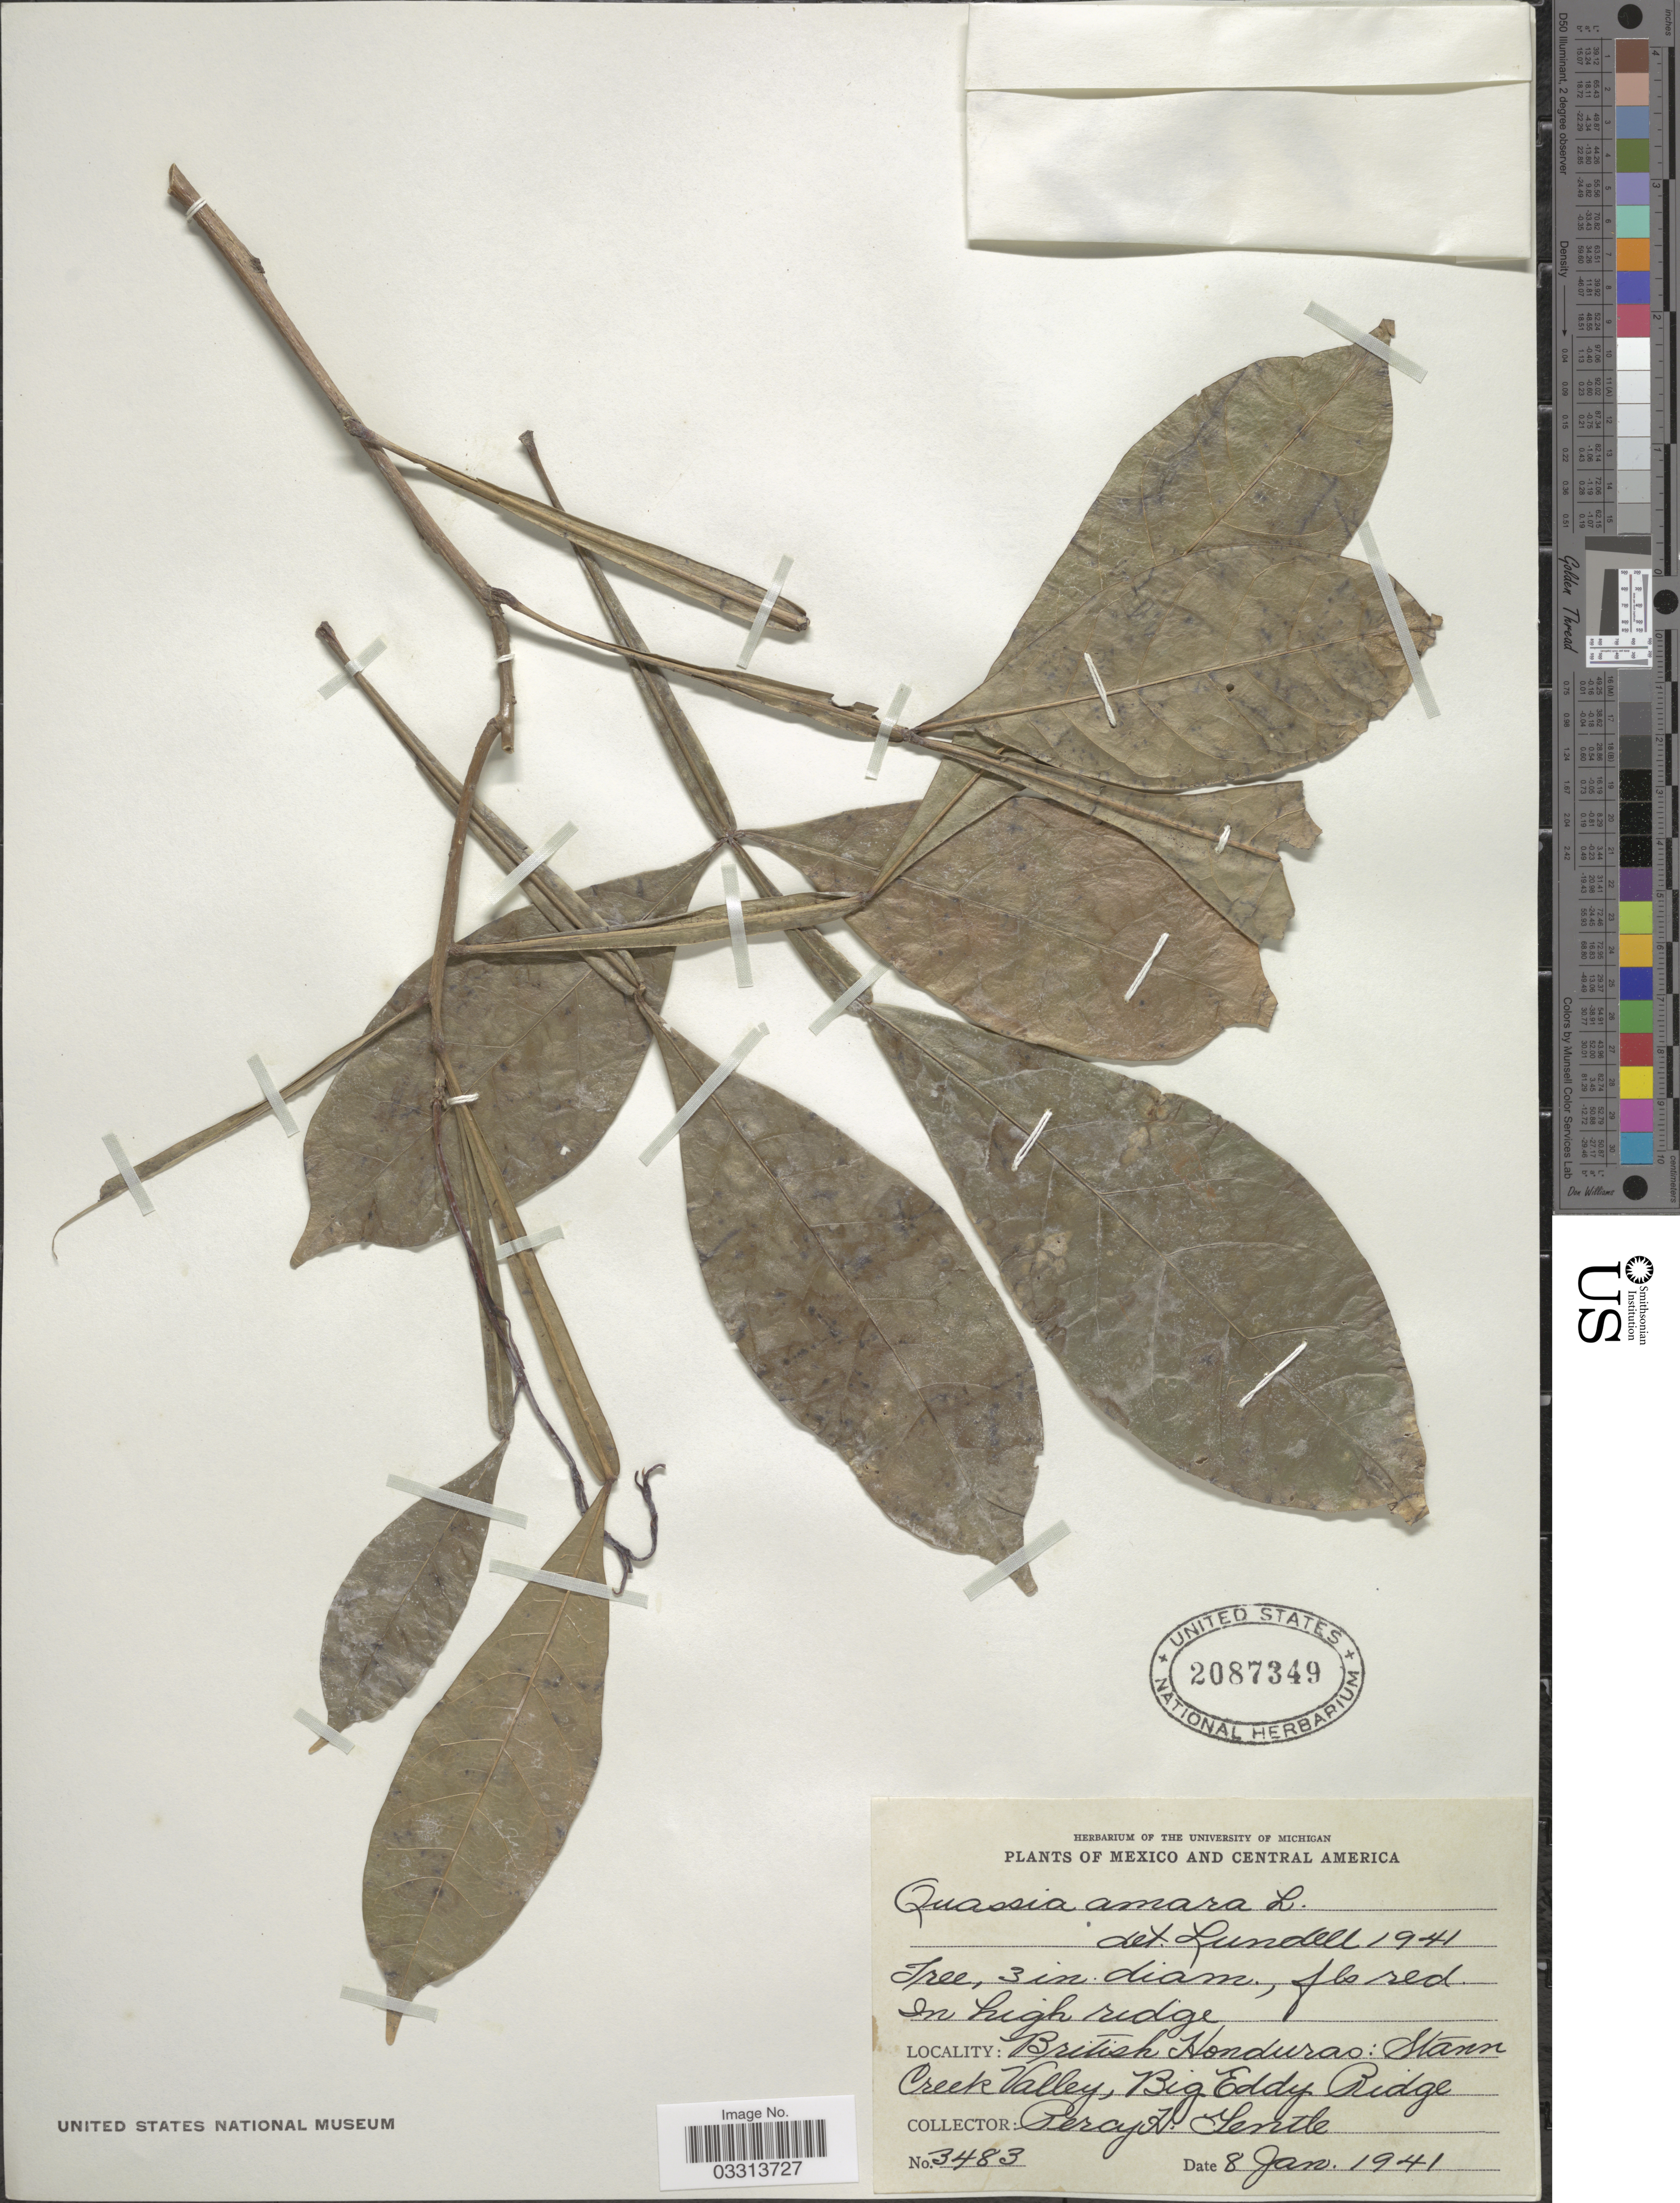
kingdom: Plantae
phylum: Tracheophyta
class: Magnoliopsida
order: Sapindales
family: Simaroubaceae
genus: Quassia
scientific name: Quassia amara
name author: L.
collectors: P. H. Gentle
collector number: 3483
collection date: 1941-01-08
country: Belize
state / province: Stann Creek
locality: British Honduras: Stann Creek Valley, Big Eddy Ridge.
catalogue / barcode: US 2087349